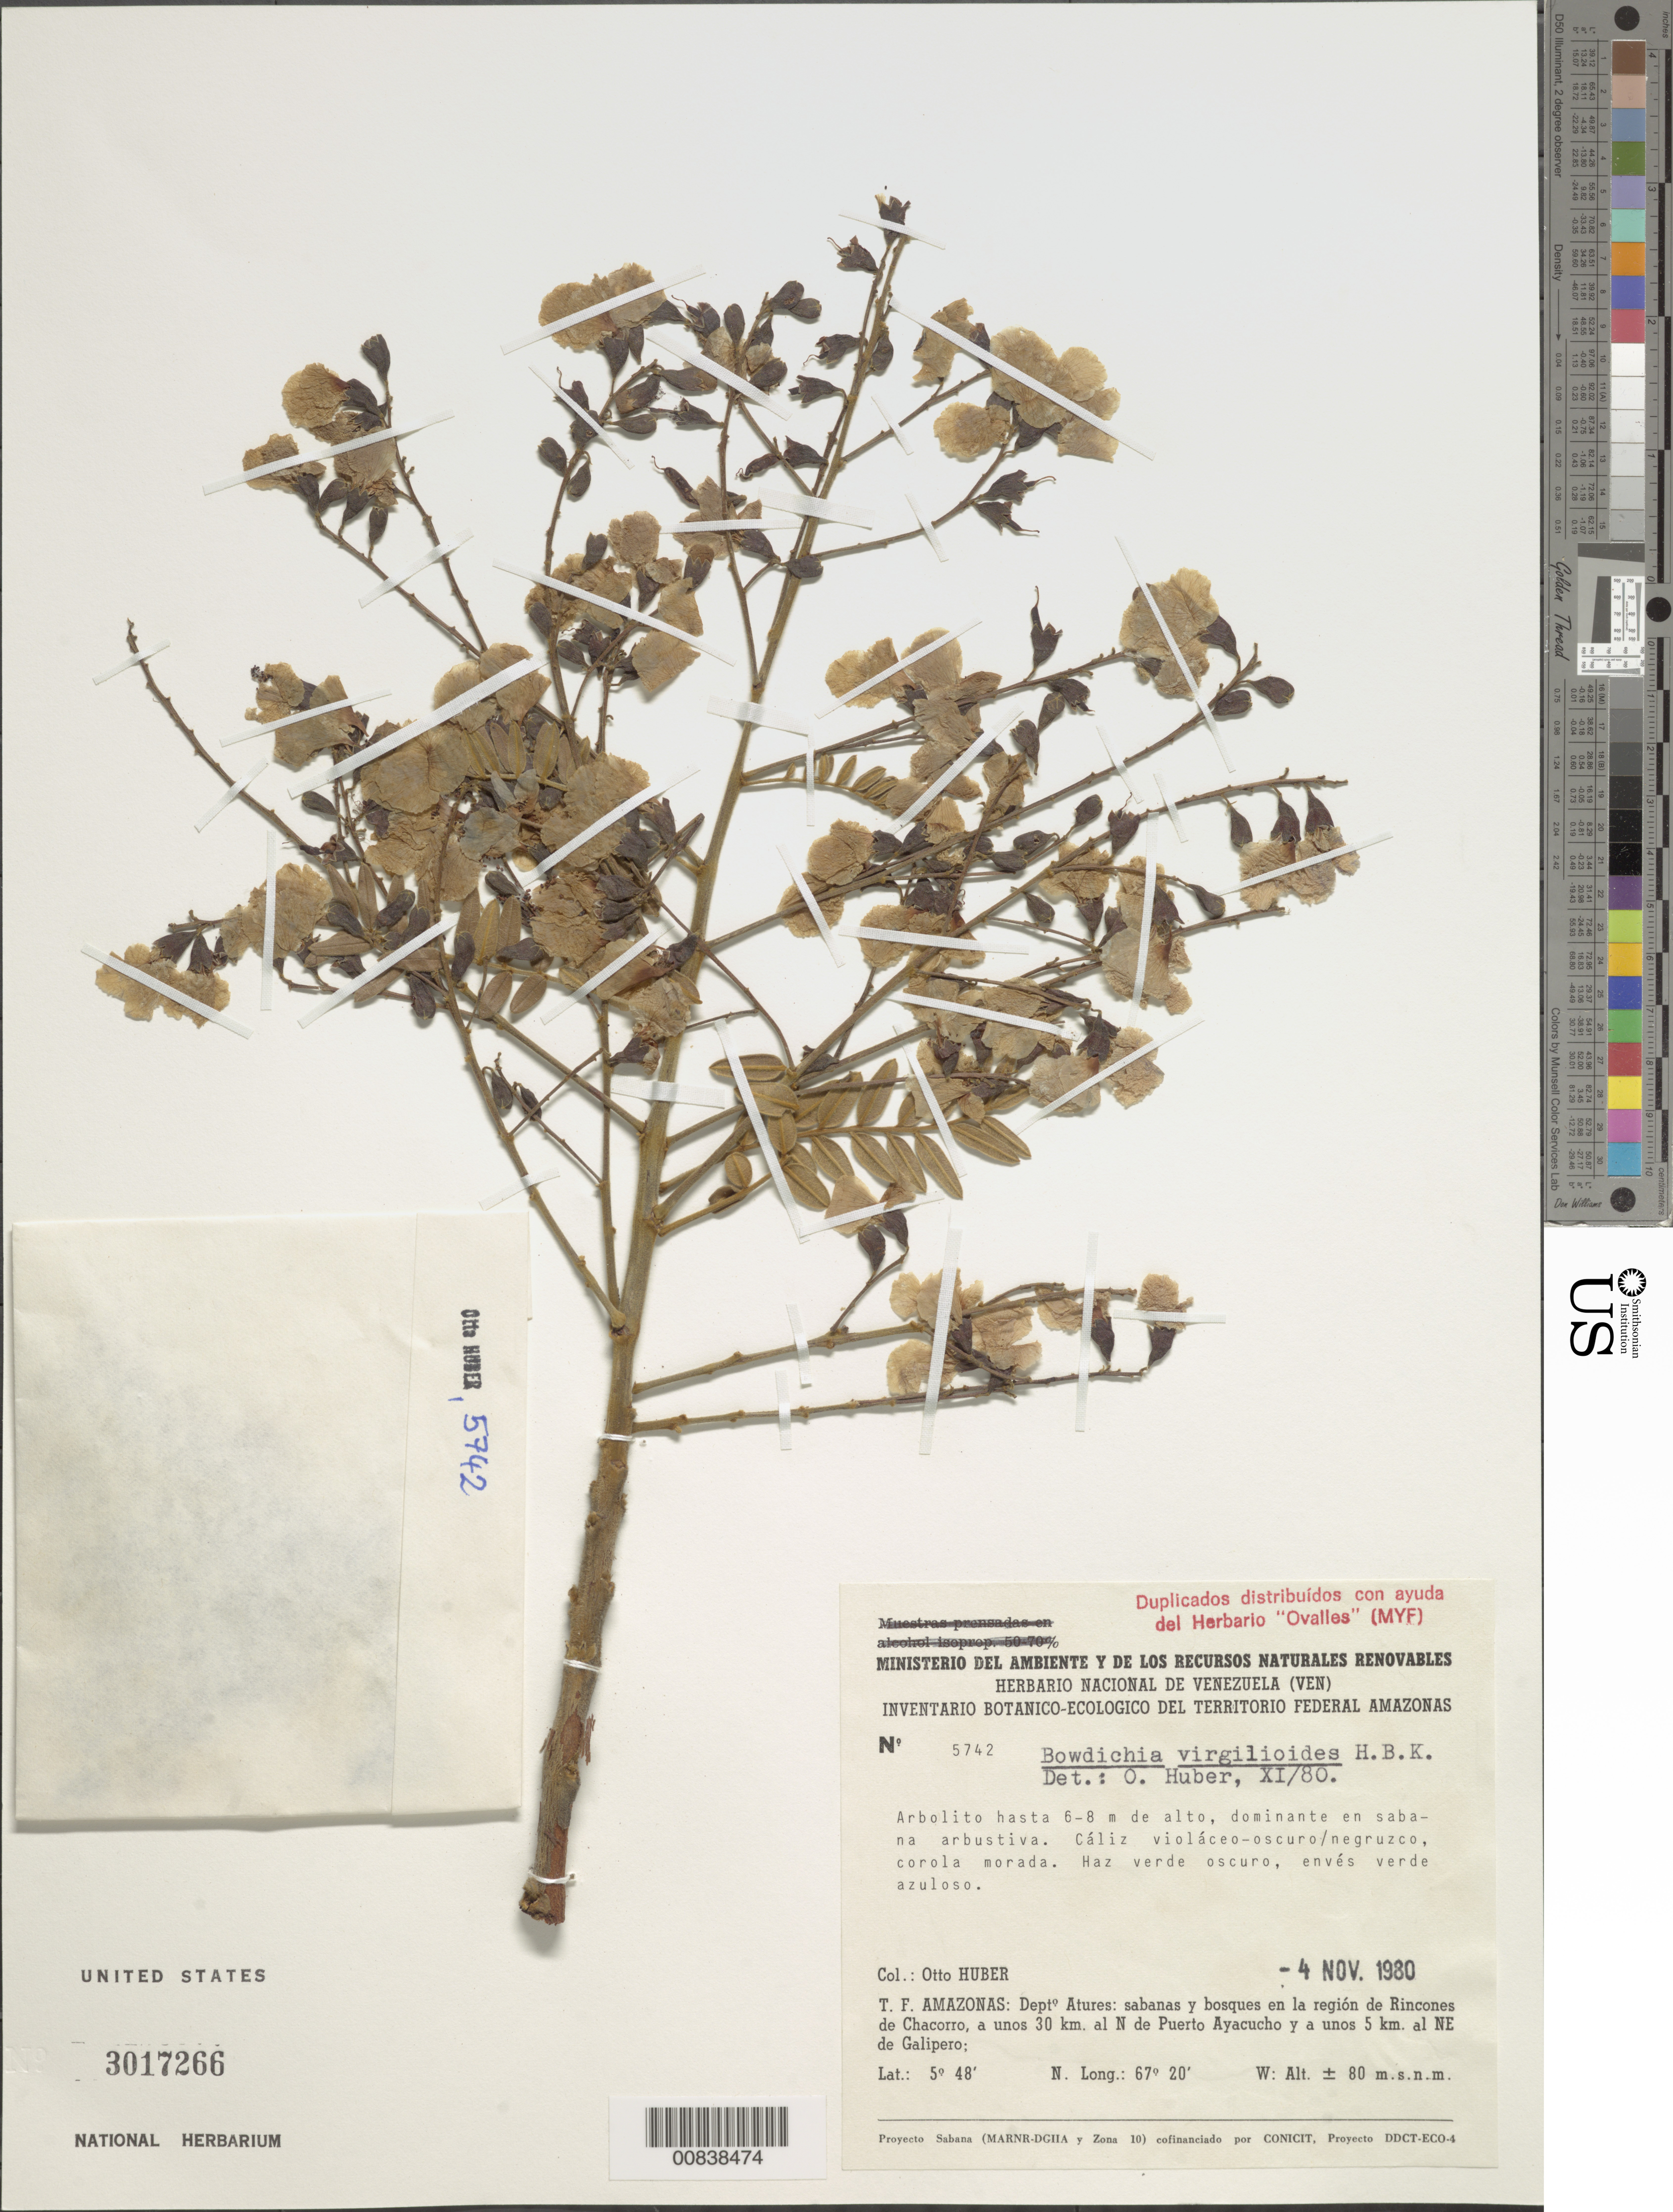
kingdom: Plantae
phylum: Tracheophyta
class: Magnoliopsida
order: Fabales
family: Fabaceae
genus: Bowdichia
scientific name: Bowdichia virgilioides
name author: Kunth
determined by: Huber, Otto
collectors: O. Huber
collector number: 5742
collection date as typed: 4-Nov-80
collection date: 1980-11-04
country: Venezuela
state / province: Amazonas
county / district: Atures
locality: Rincones de Chacorro, 30 km N of Puerto Ayacucho, 5 km NE of Galipero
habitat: Sabanas y bosques; en sabana arbustiva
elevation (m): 80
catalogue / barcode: US 3017266